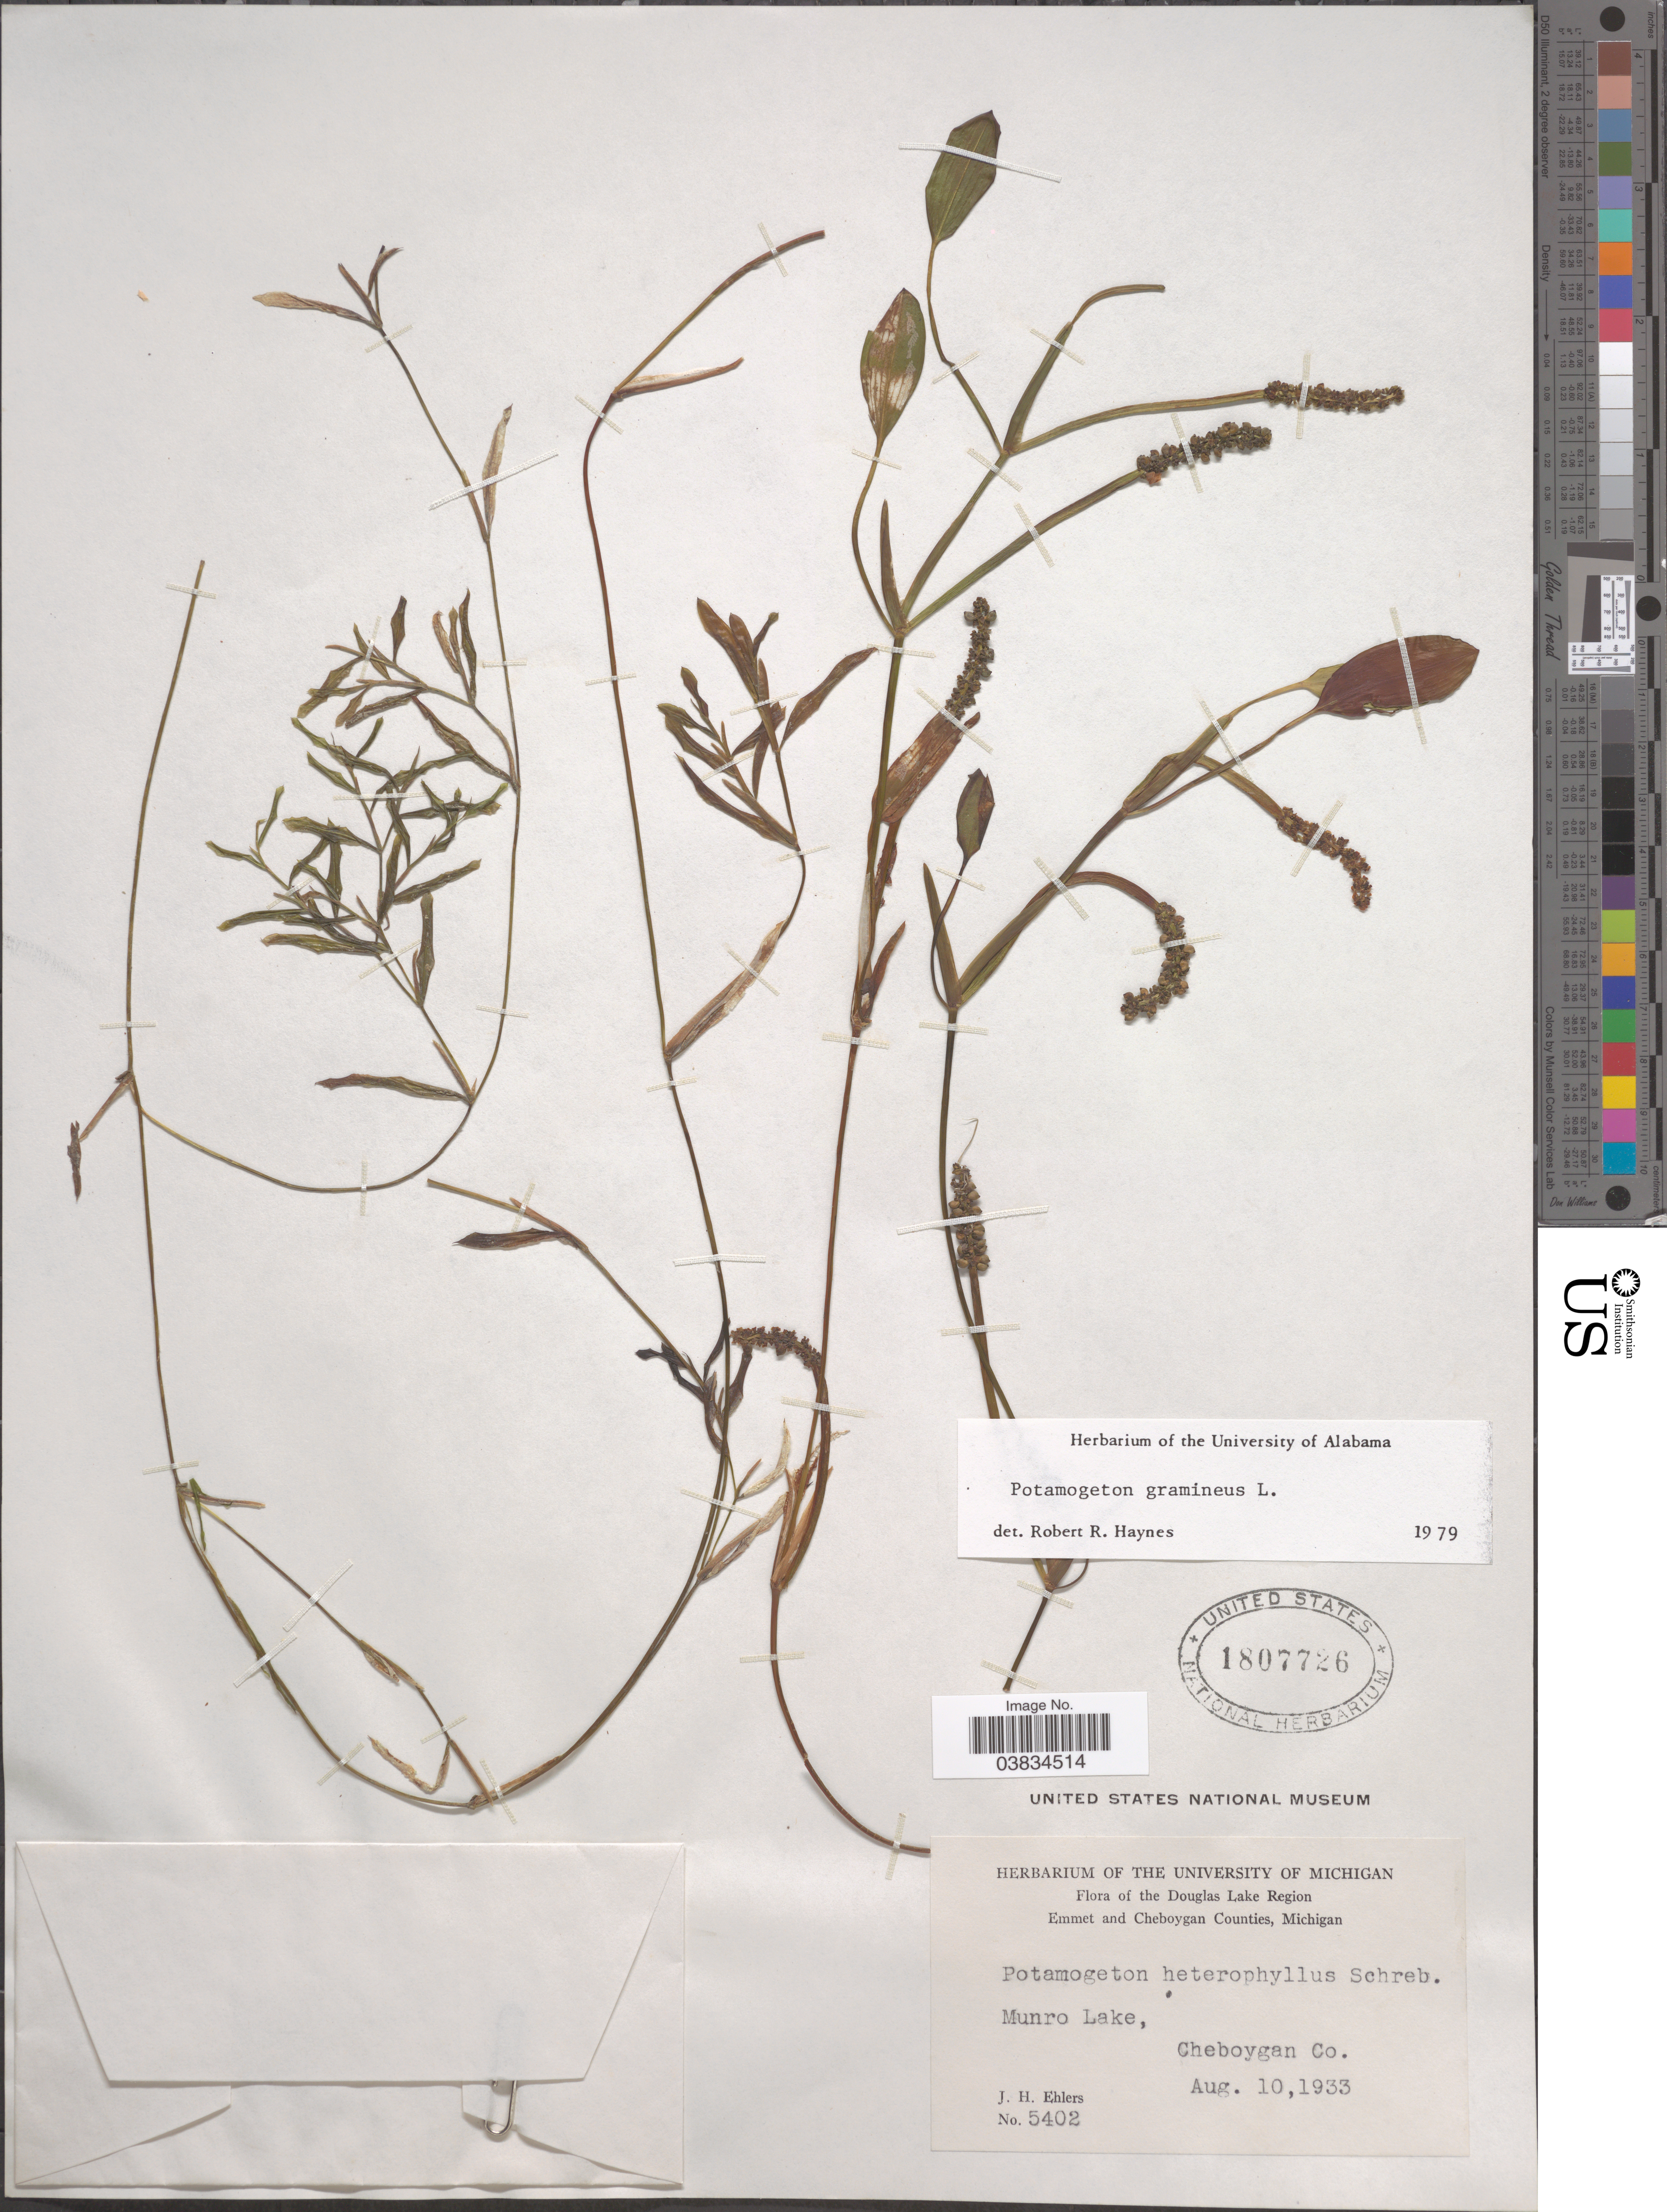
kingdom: Plantae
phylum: Tracheophyta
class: Liliopsida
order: Alismatales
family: Potamogetonaceae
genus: Potamogeton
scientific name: Potamogeton gramineus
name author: L.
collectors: J. H. Ehlers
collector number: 5402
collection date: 1933-08-10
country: United States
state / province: Michigan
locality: Douglas Lake Region. Emmet and Cheboygan Counties. Munro Lake, Cheboygan Co.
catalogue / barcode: US 1807726